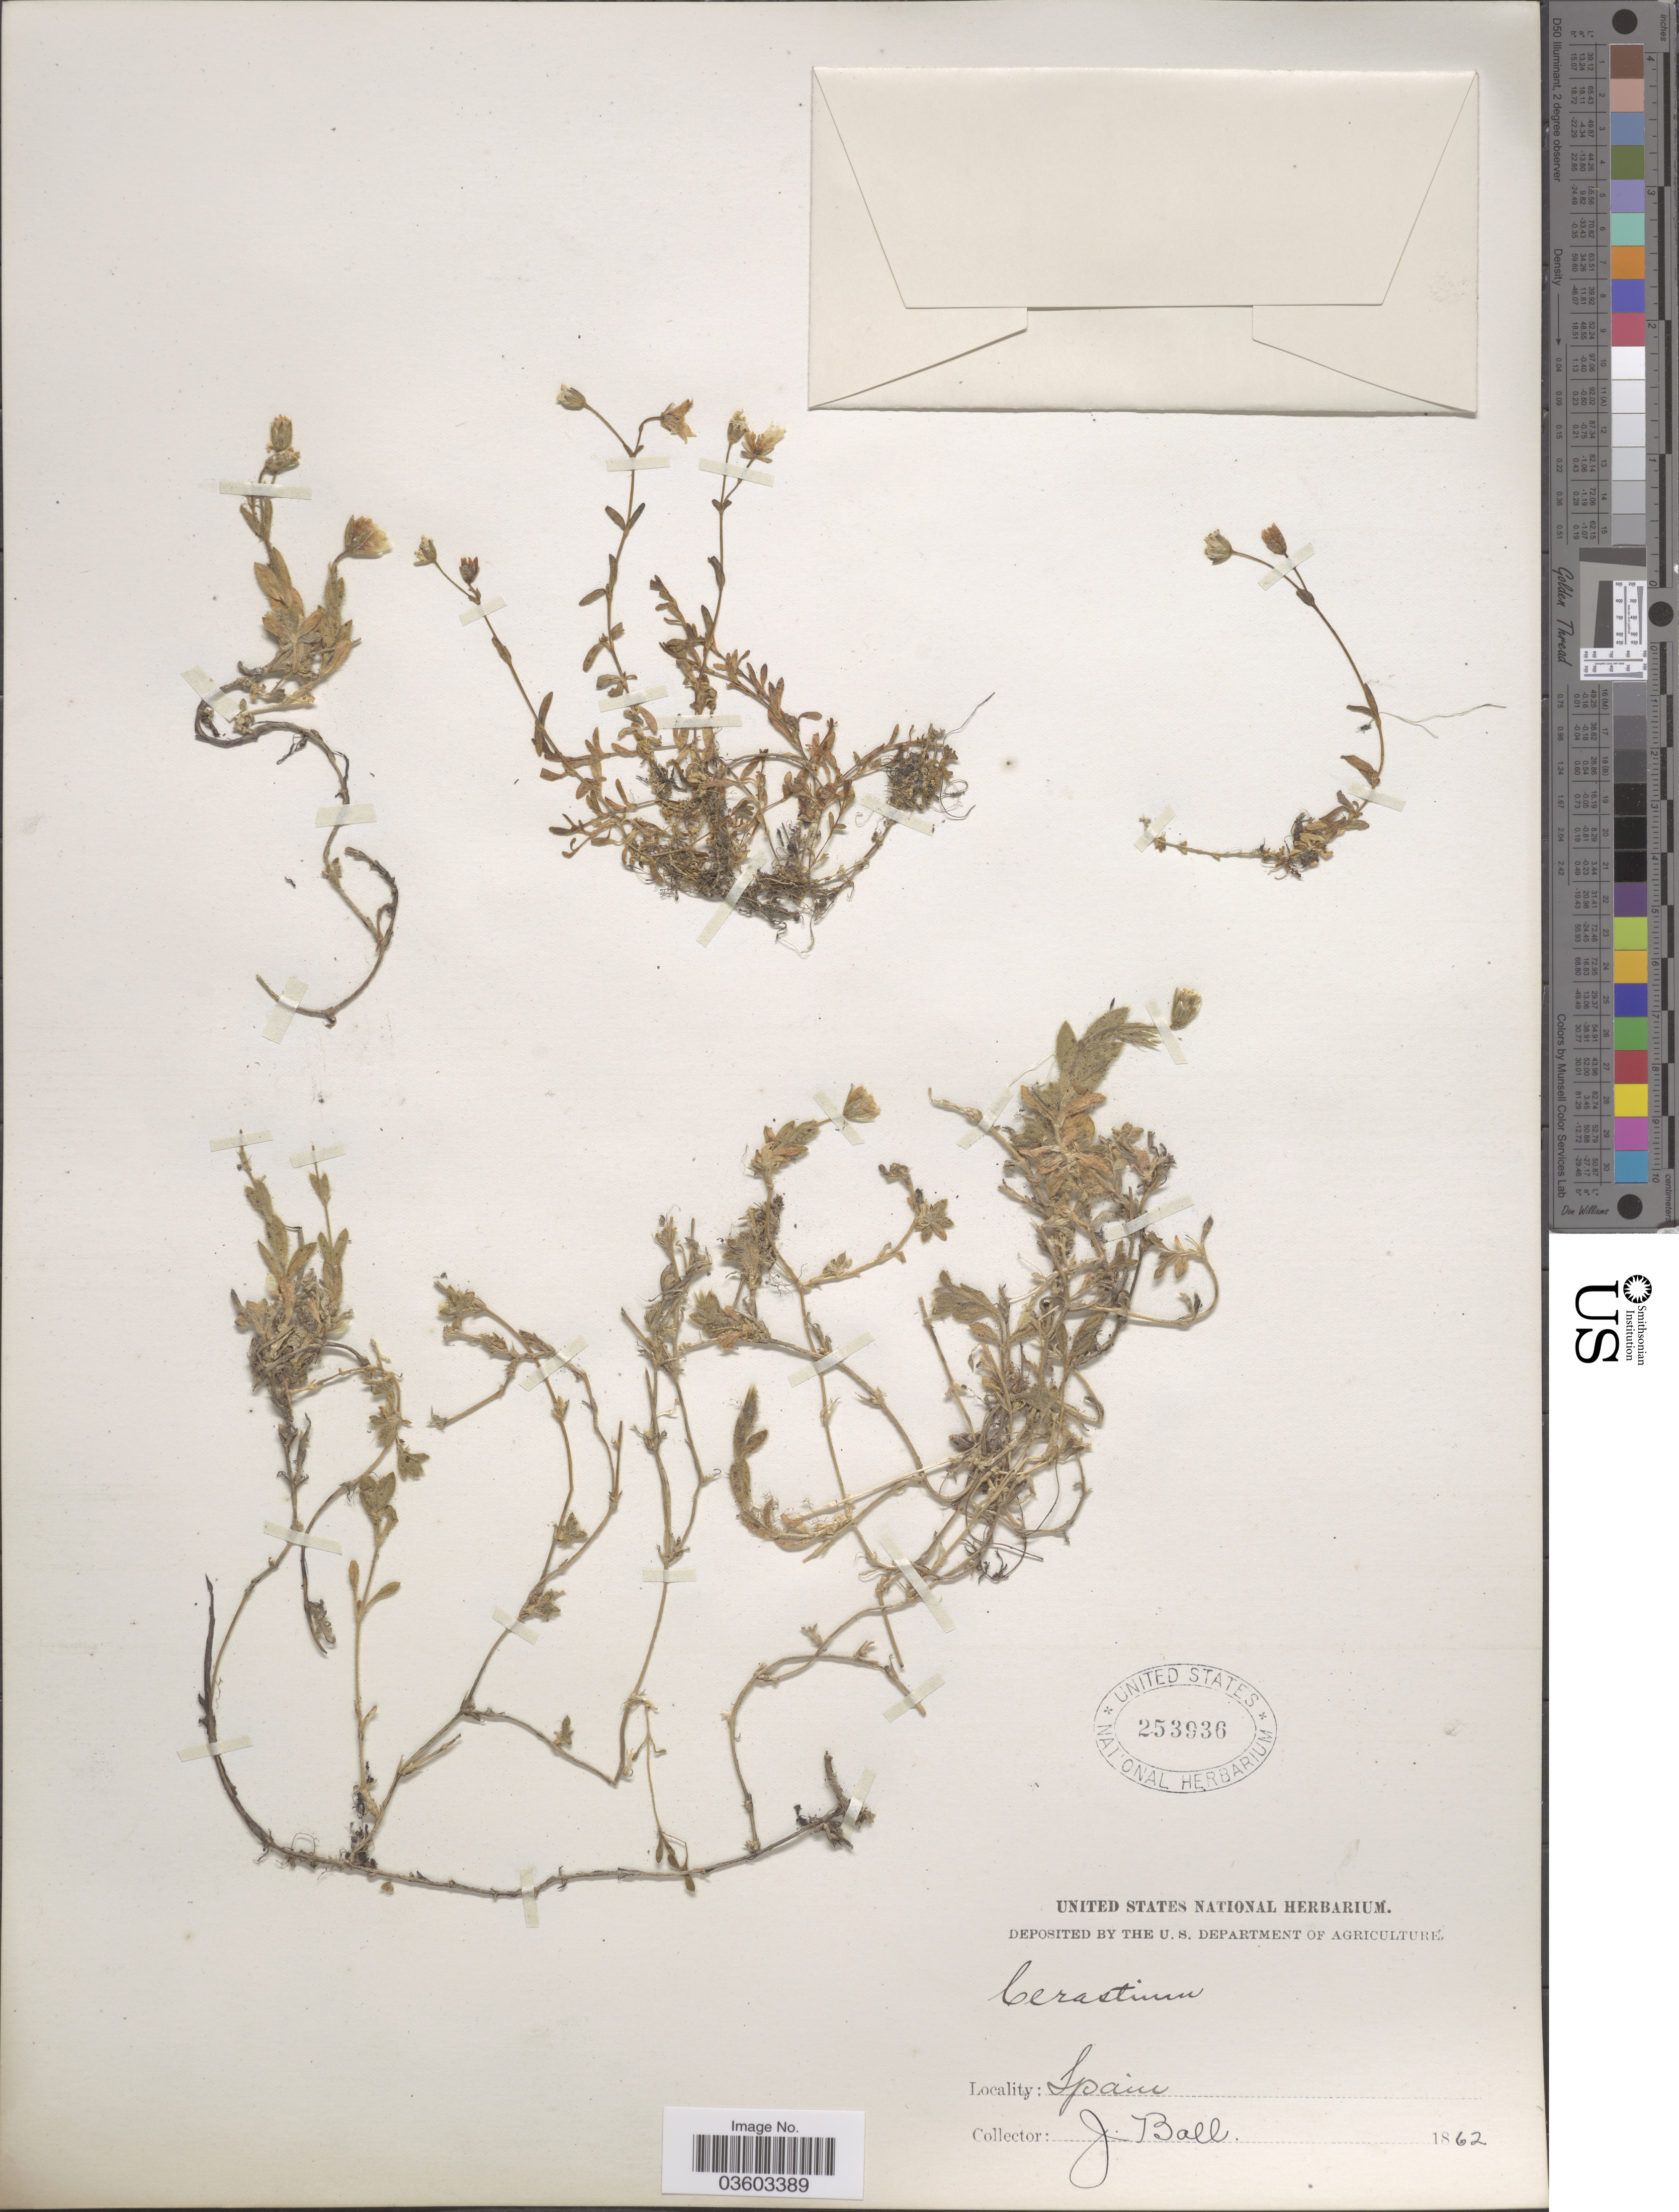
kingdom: Plantae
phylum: Tracheophyta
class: Magnoliopsida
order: Caryophyllales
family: Caryophyllaceae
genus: Cerastium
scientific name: Cerastium sp.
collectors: J. Ball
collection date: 1862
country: Spain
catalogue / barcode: US 253936